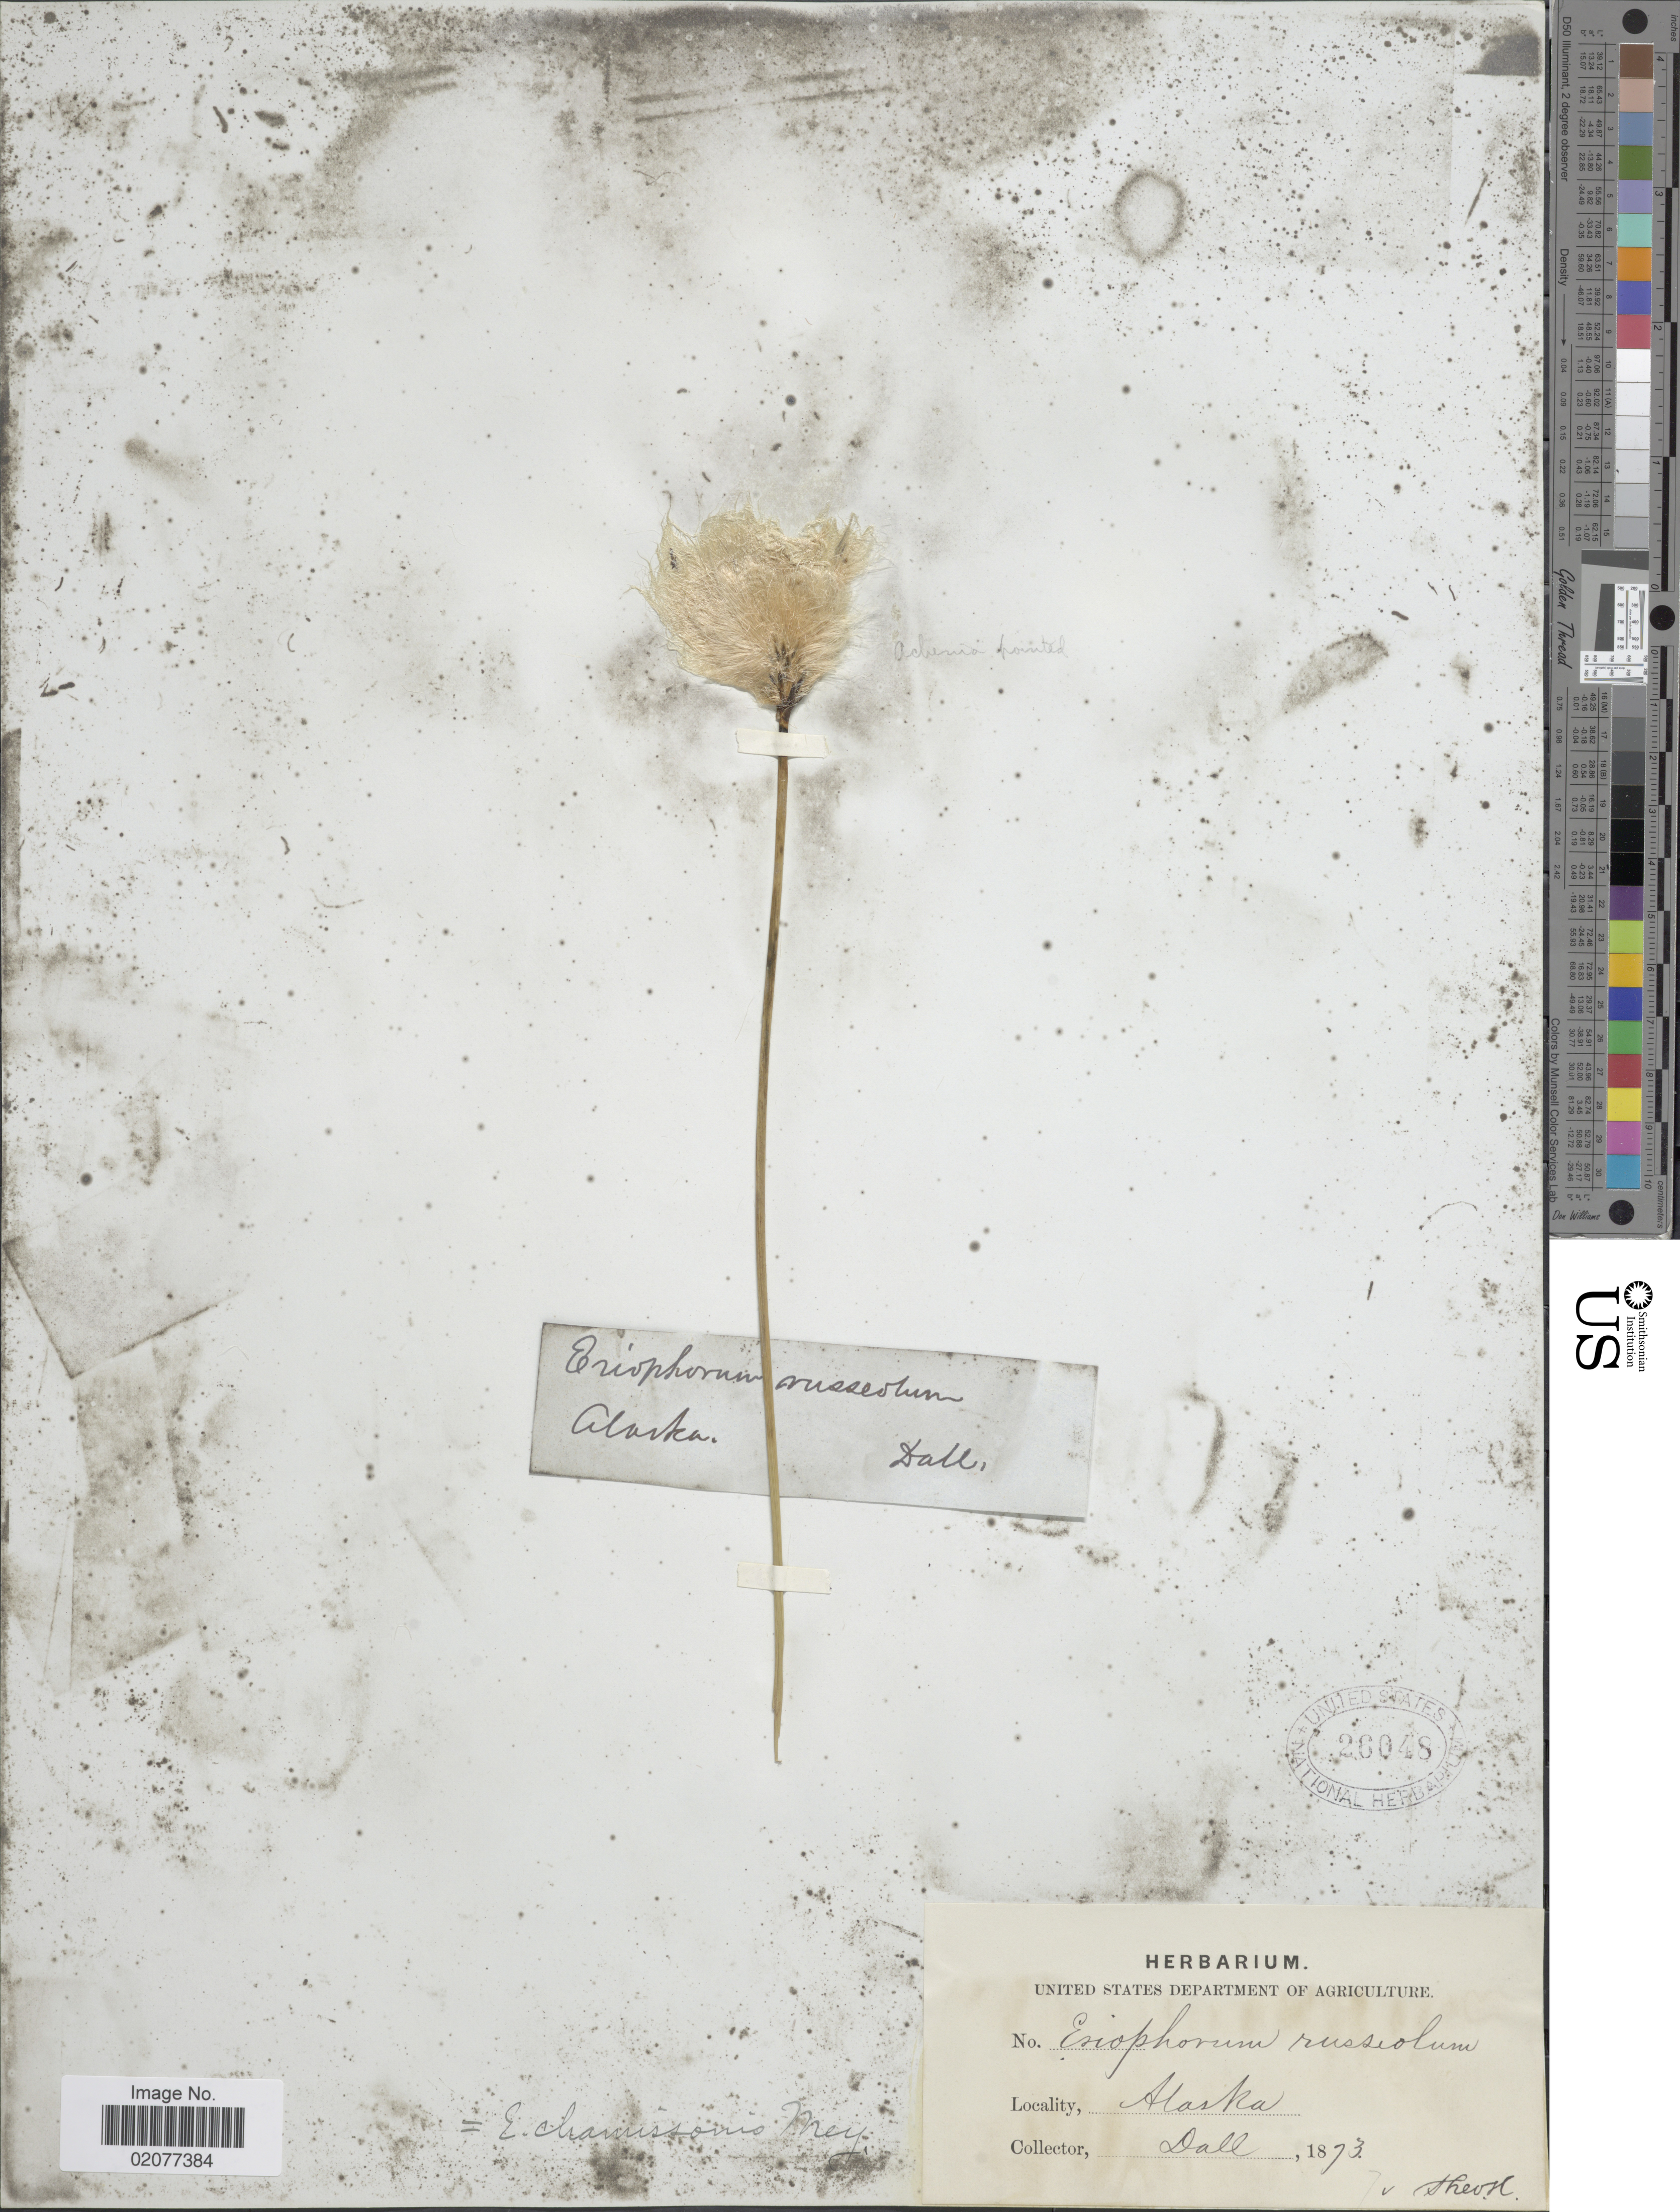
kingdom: Plantae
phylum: Tracheophyta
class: Liliopsida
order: Poales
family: Cyperaceae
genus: Eriophorum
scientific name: Eriophorum chamissonis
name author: C.A. Mey.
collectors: -. Dall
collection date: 1873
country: United States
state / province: Alaska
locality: Alaska.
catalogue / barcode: US 26048